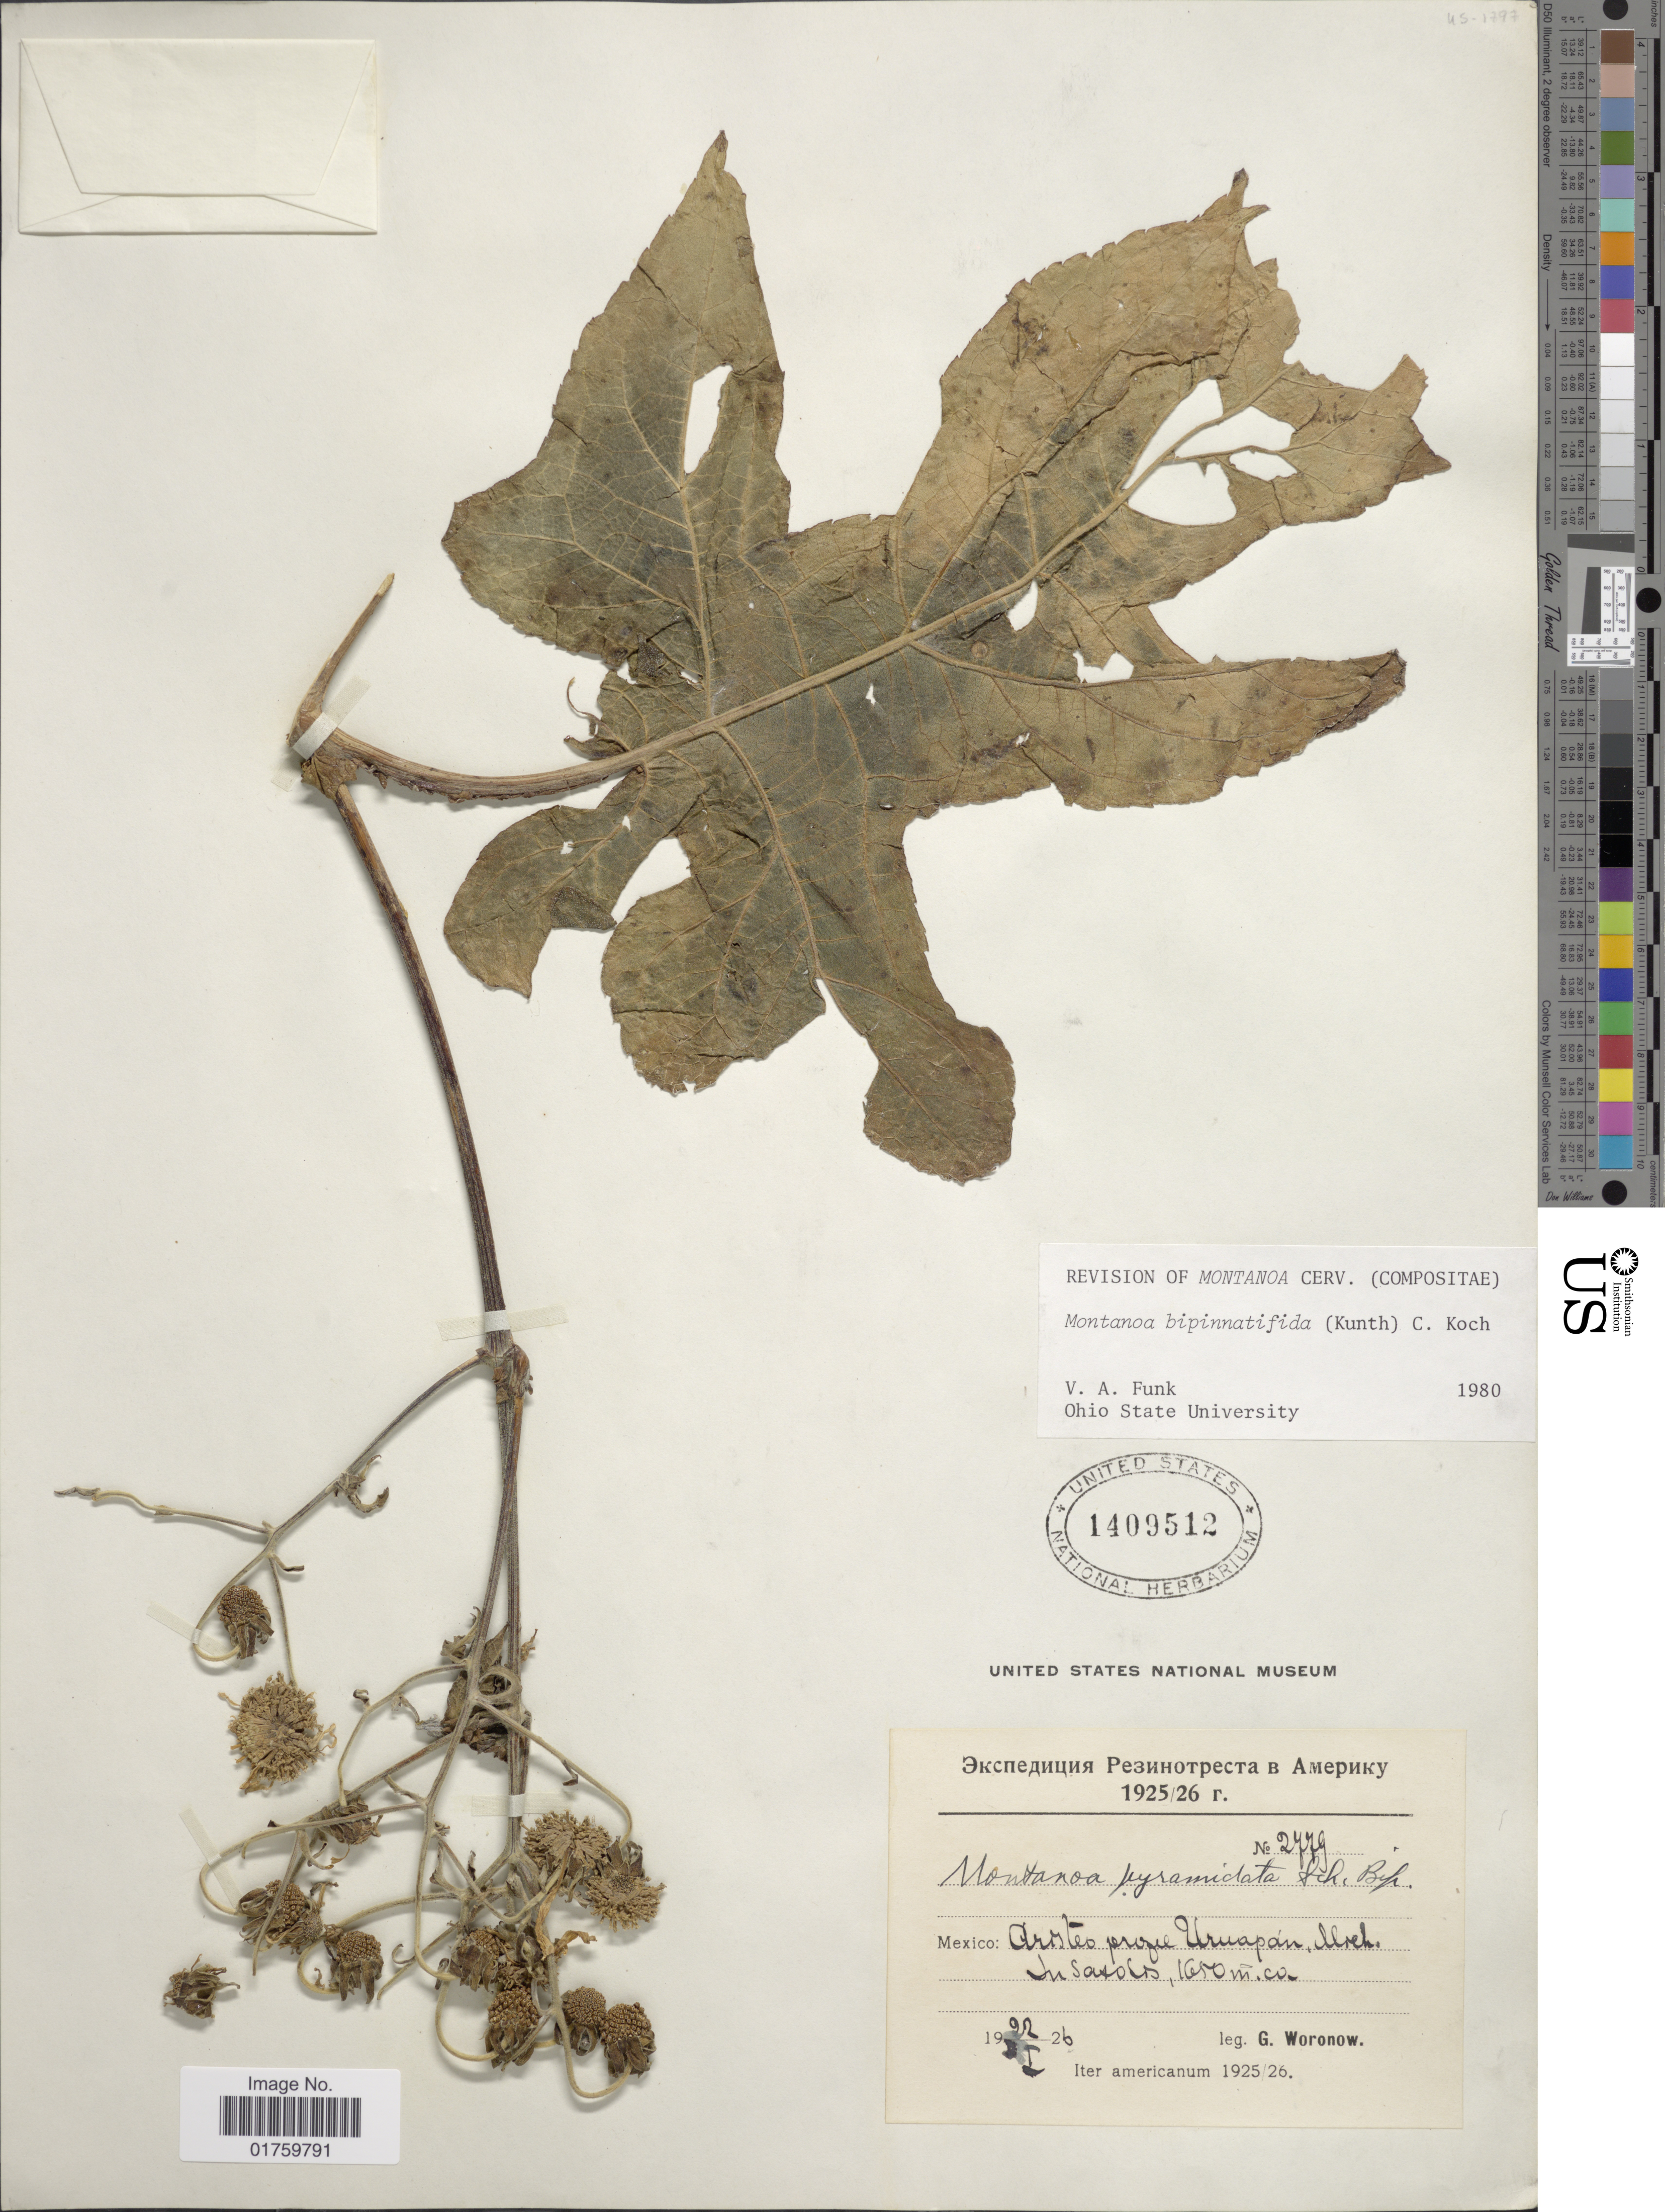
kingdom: Plantae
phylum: Tracheophyta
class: Magnoliopsida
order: Asterales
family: Asteraceae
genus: Montanoa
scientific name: Montanoa bipinnatifida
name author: (Kunth) C. Koch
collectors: G. Woronow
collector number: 2779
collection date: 1926-01-22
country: Mexico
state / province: Michoacán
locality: Arosteo prope Uruapan, in saxosis.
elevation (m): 1650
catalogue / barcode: US 1409512